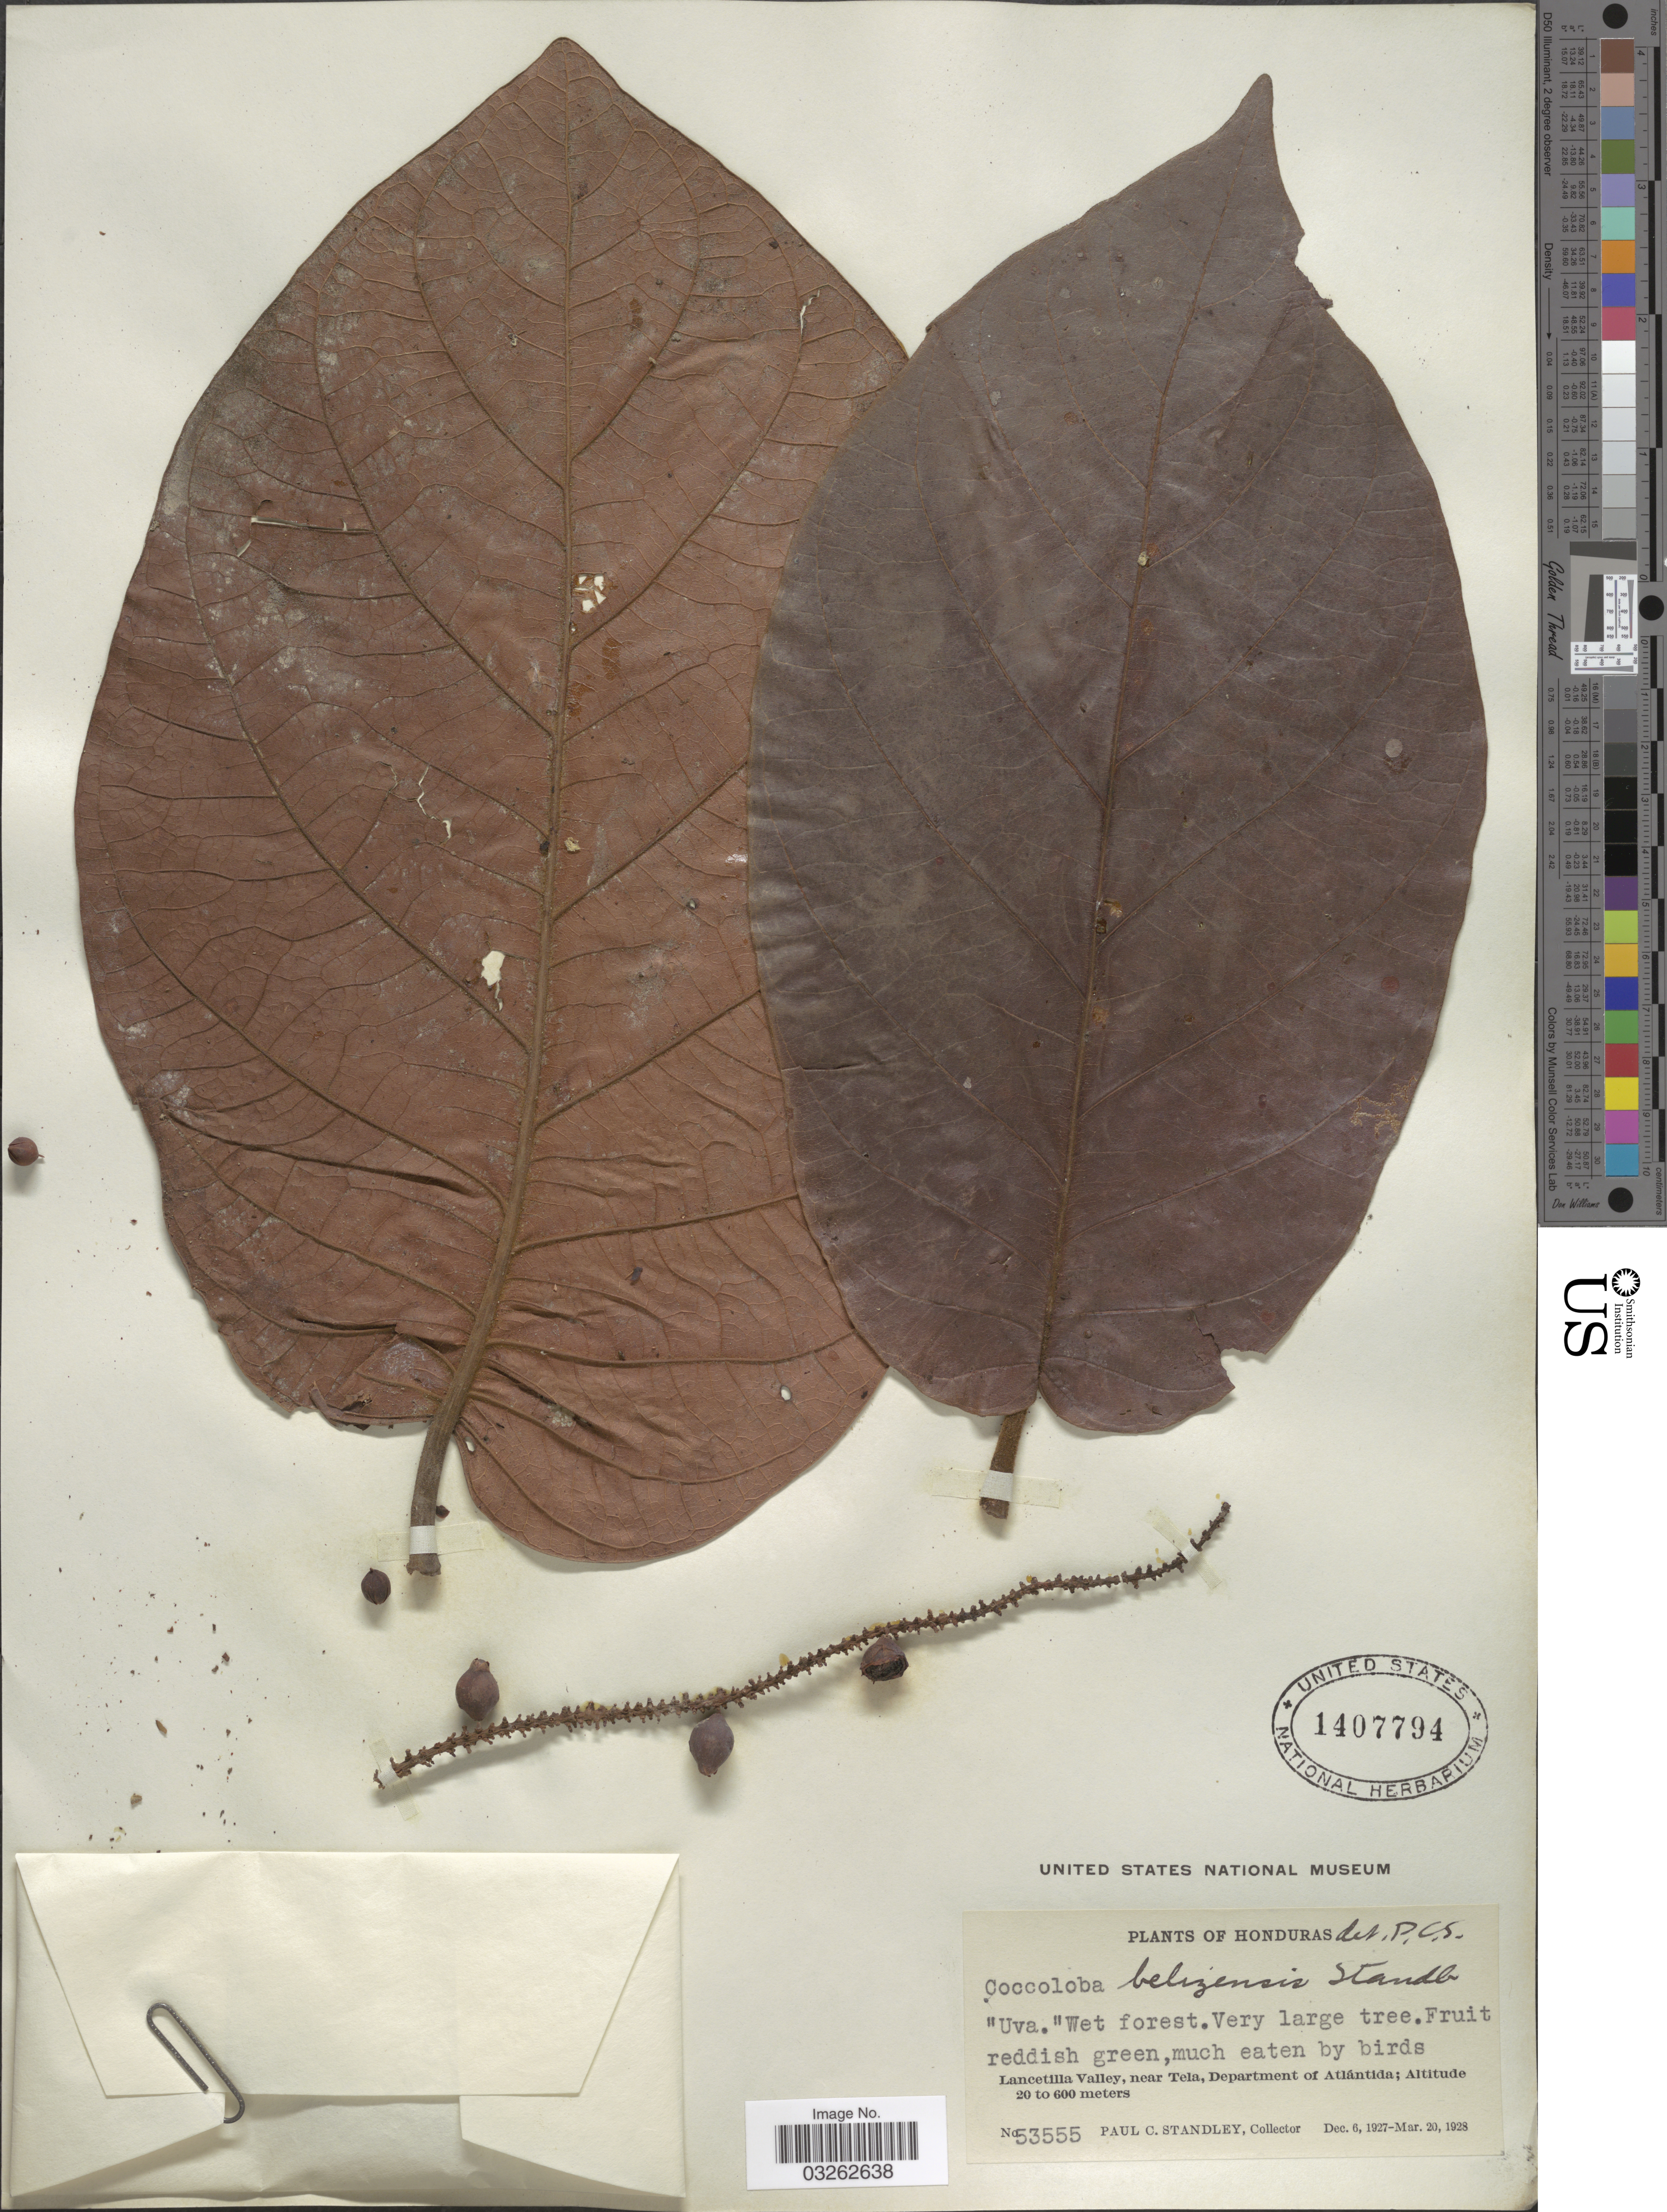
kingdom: Plantae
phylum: Tracheophyta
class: Magnoliopsida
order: Caryophyllales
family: Polygonaceae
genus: Coccoloba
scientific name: Coccoloba belizensis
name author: Standl.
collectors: P. C. Standley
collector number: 53555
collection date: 1927-12-06/1928-03-20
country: Honduras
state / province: Atlántida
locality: Lancetilla Valley, near Tela, Department of Atlántida.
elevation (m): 20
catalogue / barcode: US 1407794